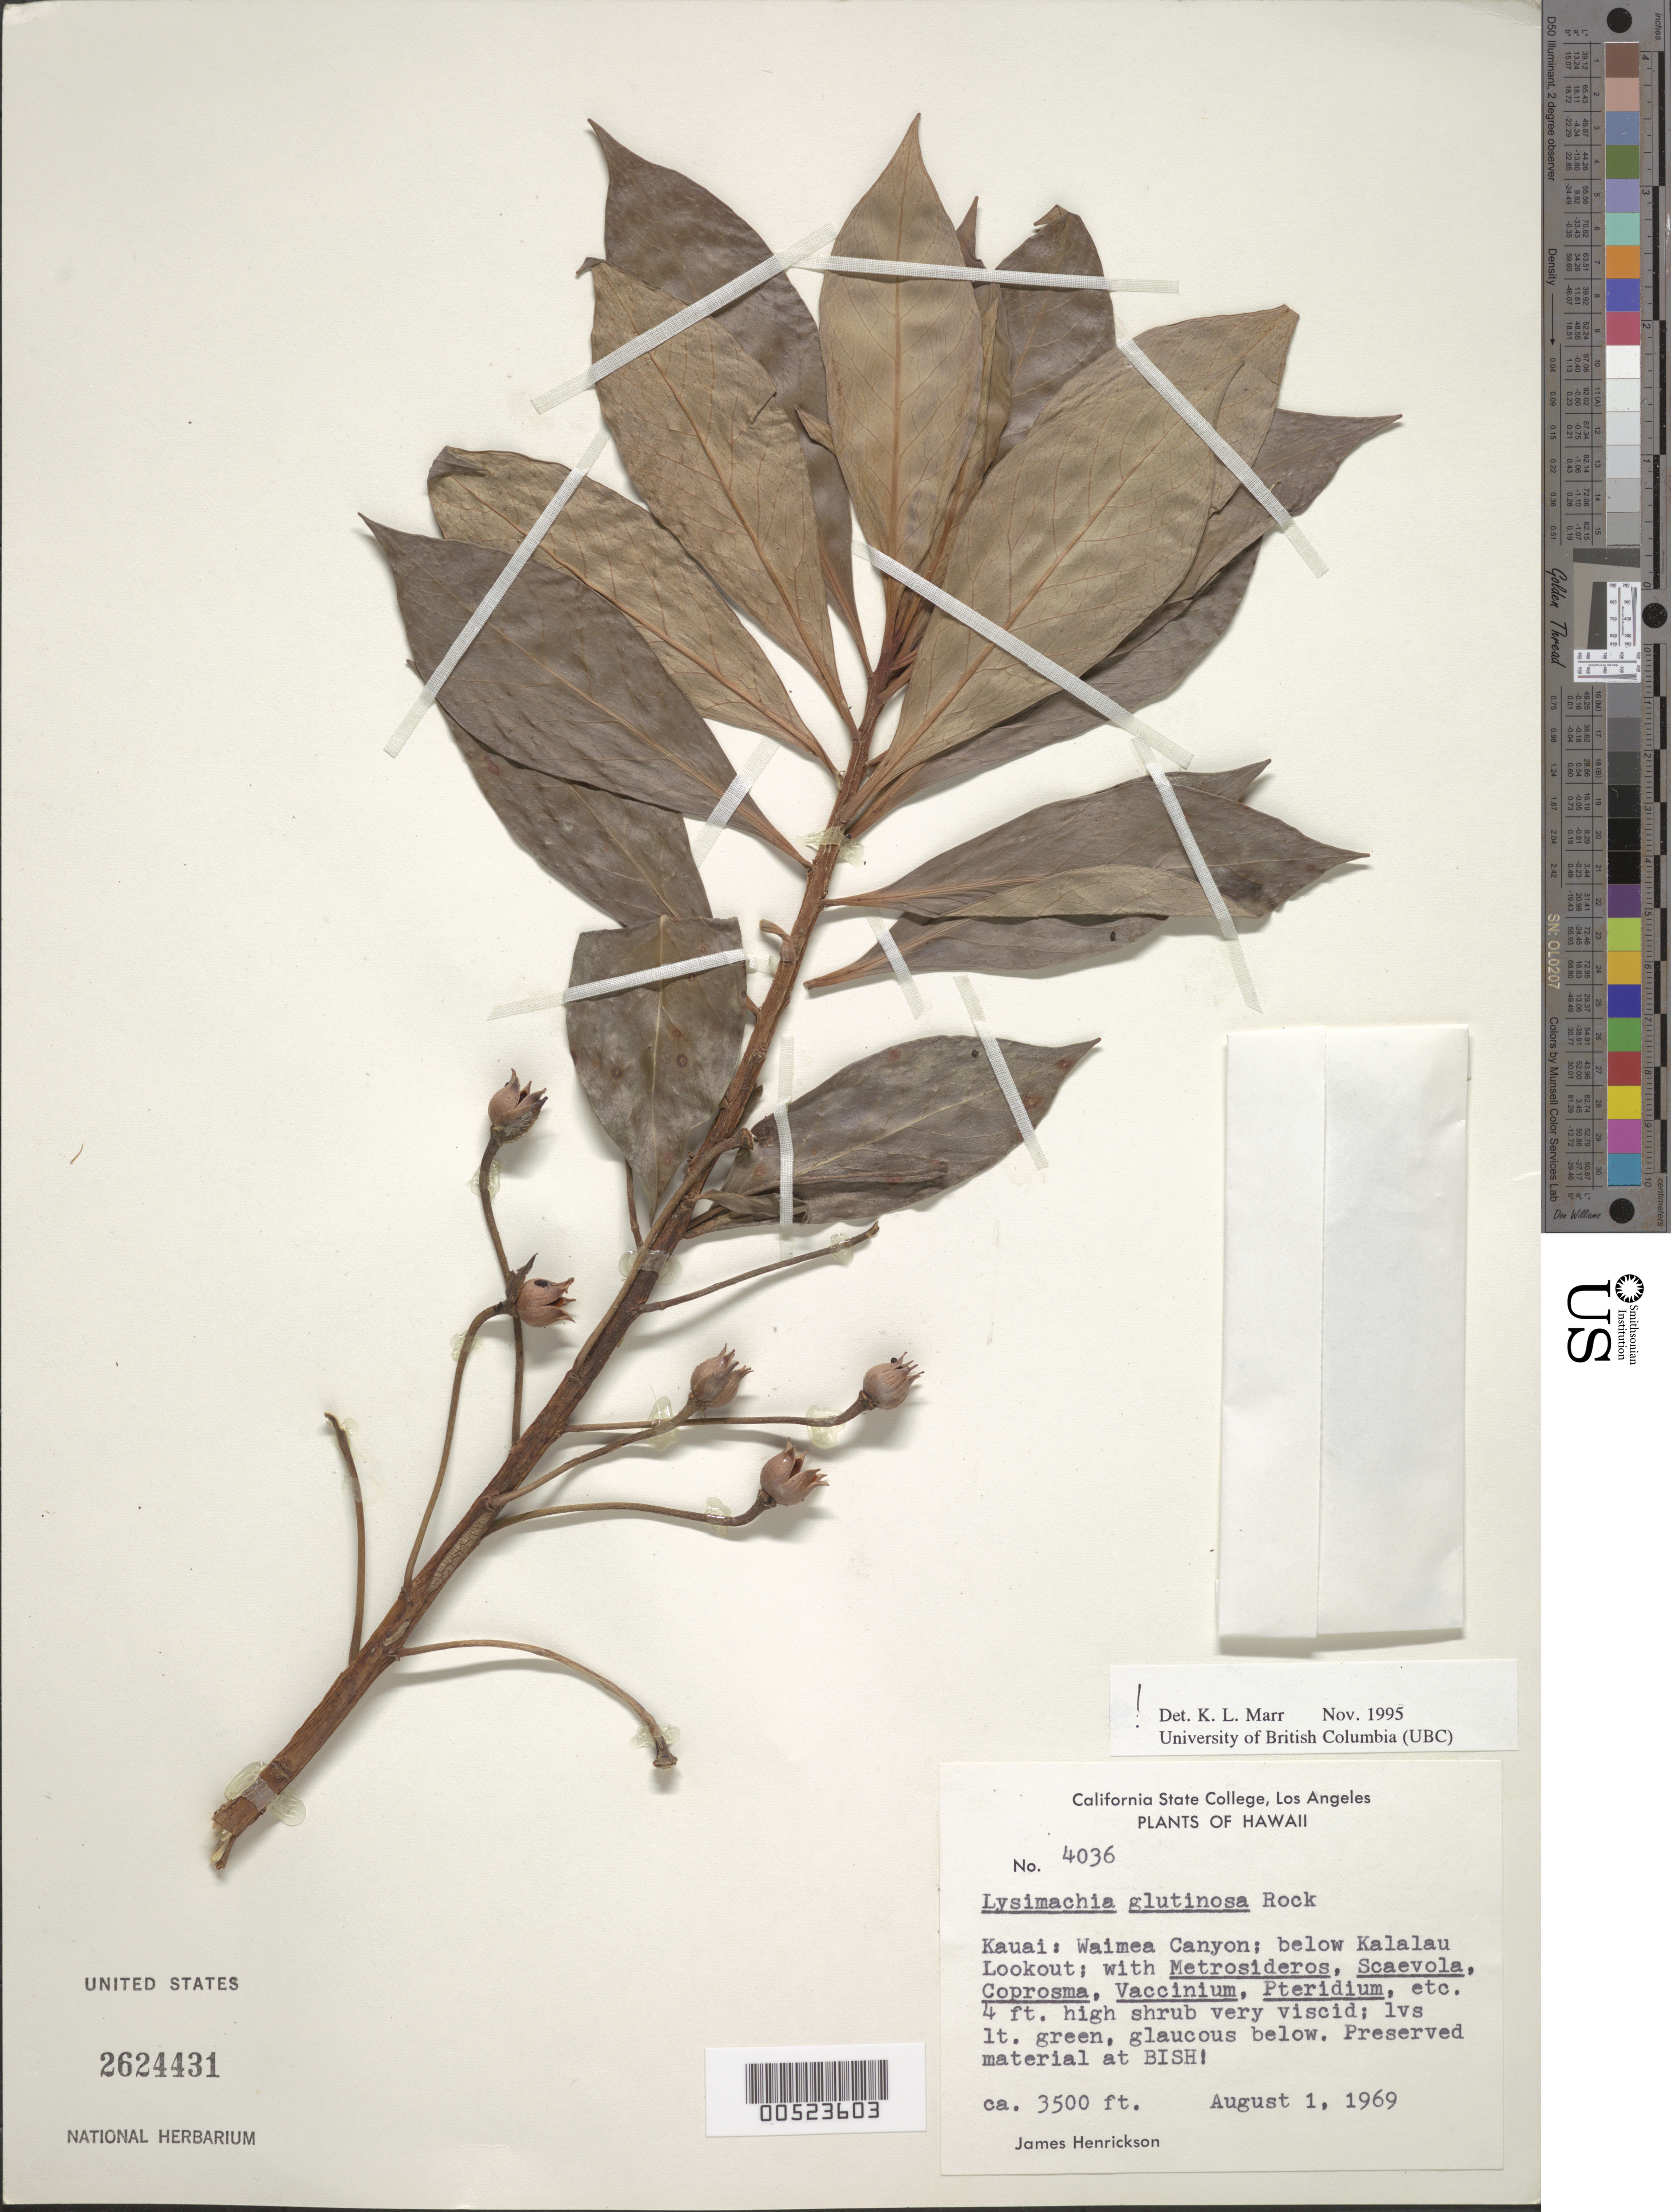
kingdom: Plantae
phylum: Tracheophyta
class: Magnoliopsida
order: Ericales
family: Primulaceae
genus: Lysimachia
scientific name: Lysimachia glutinosa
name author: Rock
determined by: Marr, K. L.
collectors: J. S. Henrickson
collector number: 4036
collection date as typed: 1 Aug 1969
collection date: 1969-08-01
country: United States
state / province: Hawaii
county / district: Kauai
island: Kaua'i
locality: Waimea Canyon, below Kalalau Lookout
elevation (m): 1067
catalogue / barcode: US 2624431